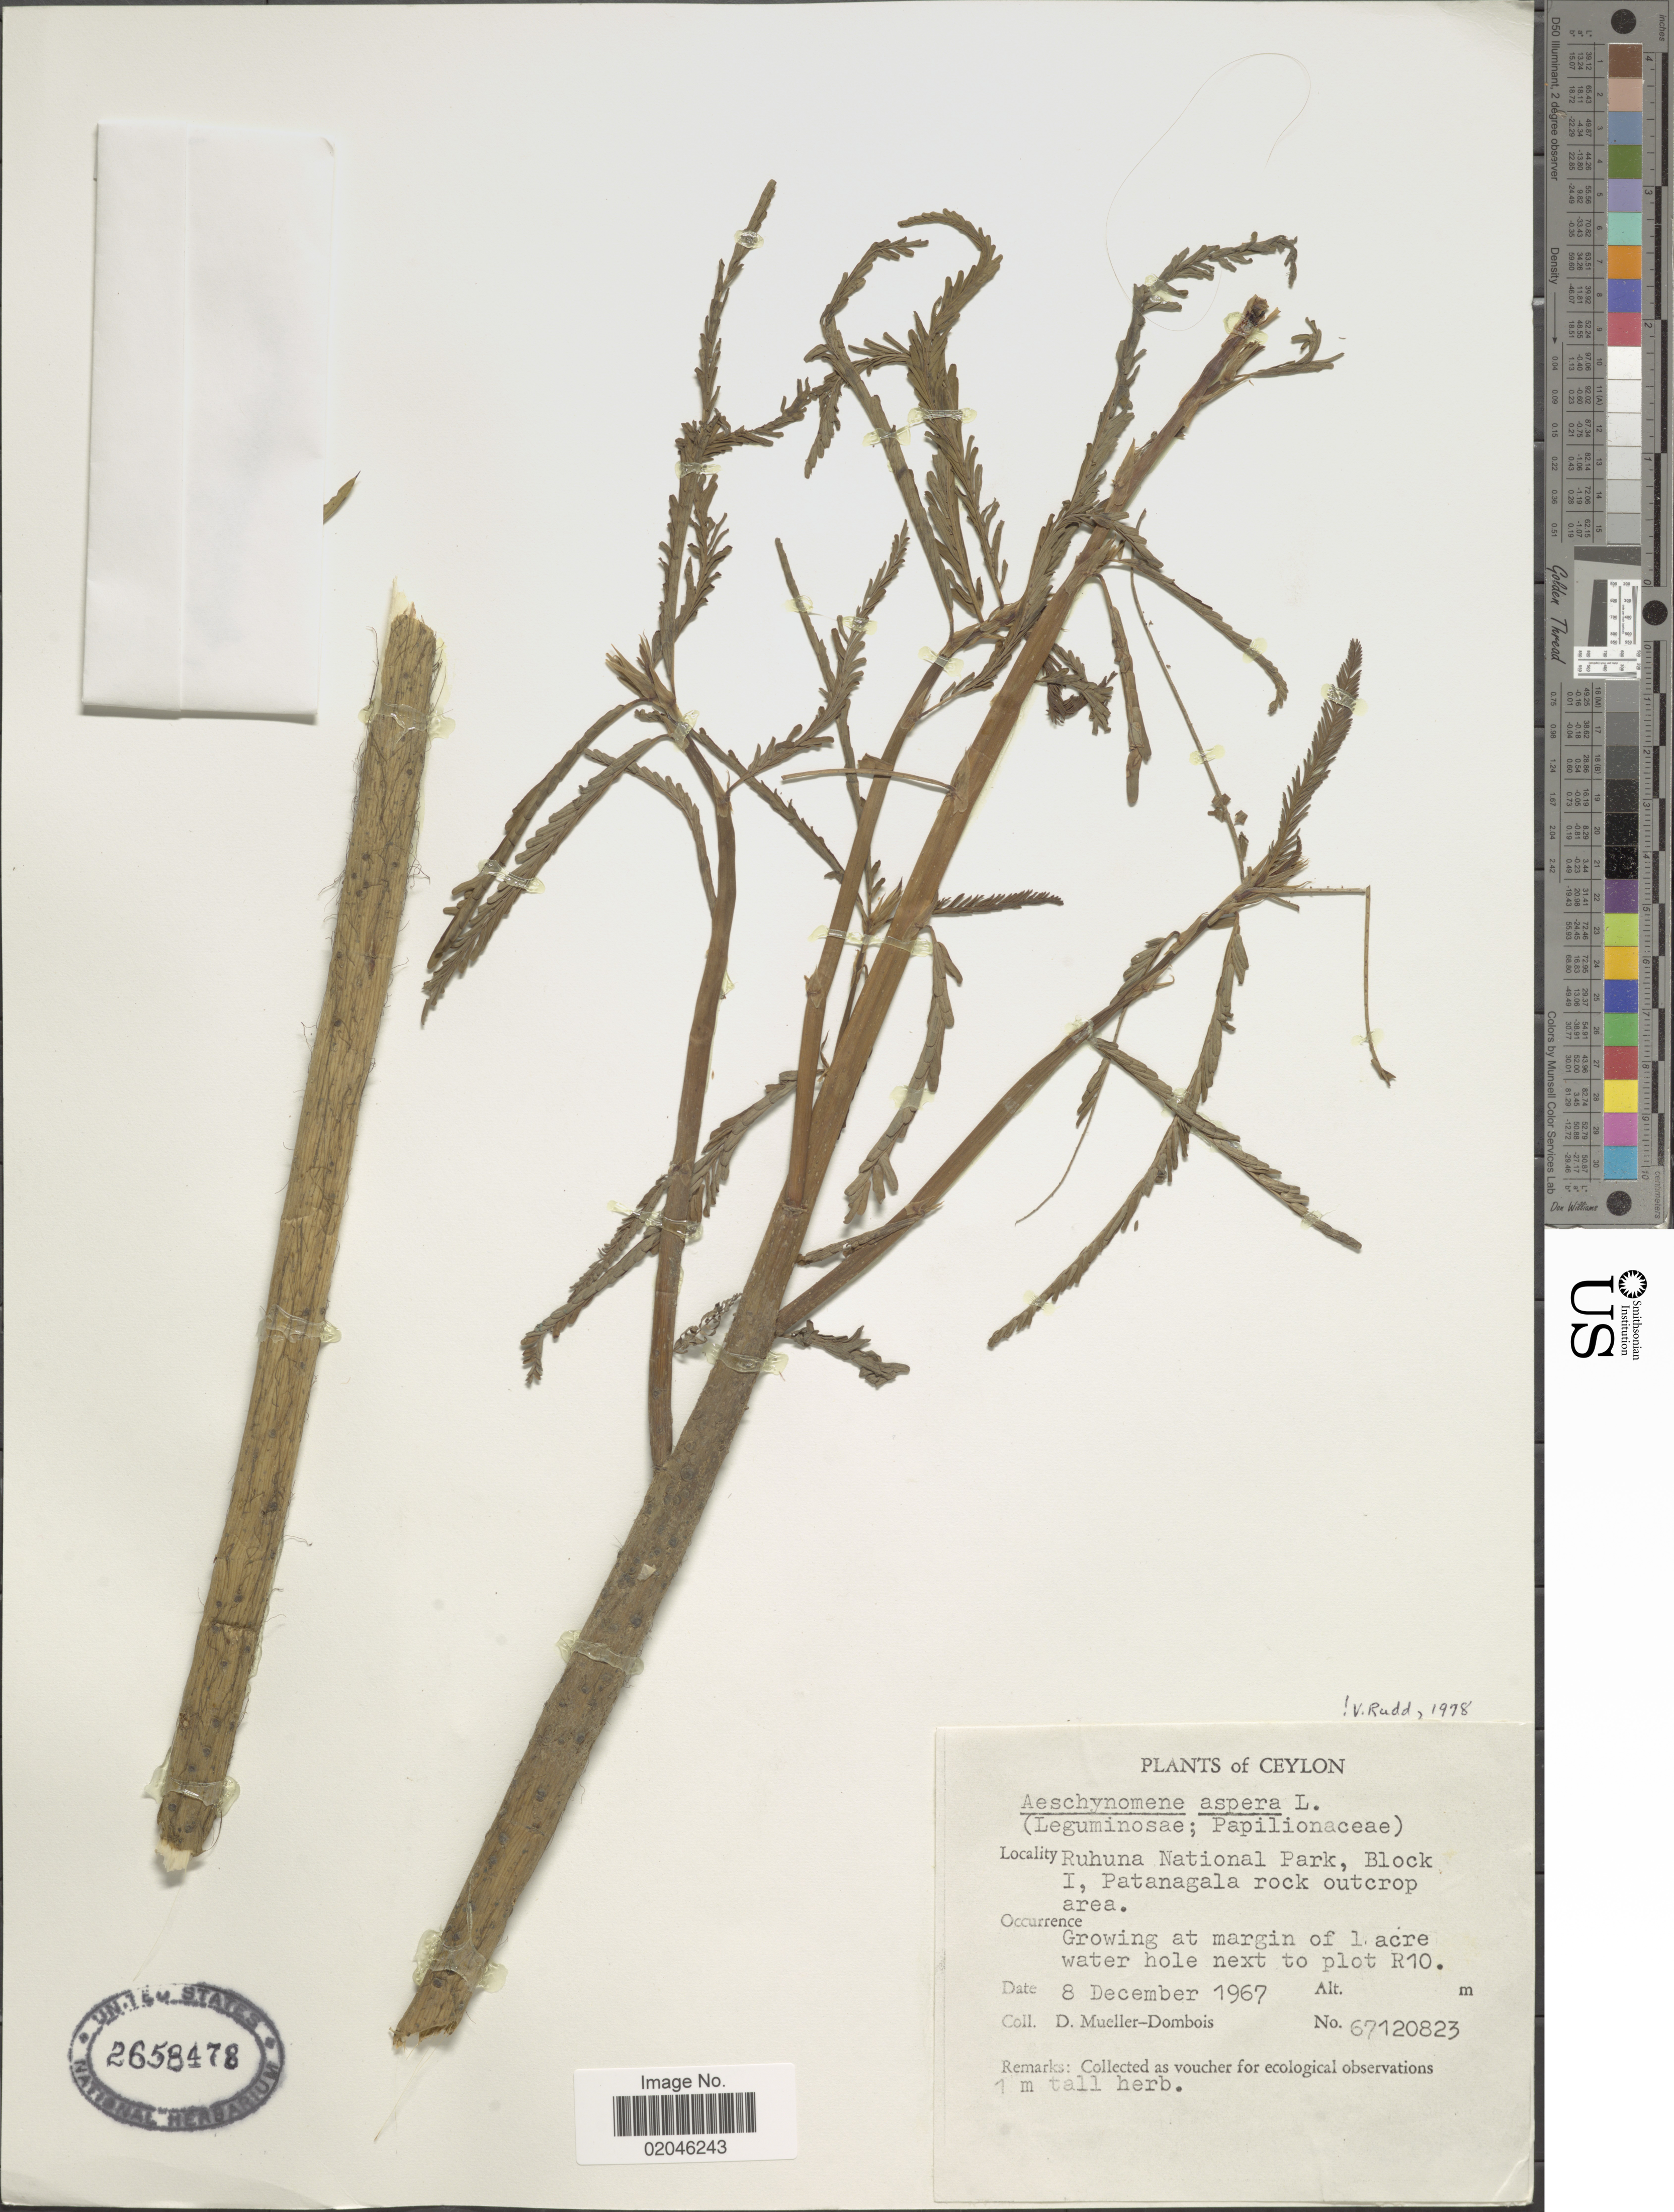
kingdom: Plantae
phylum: Tracheophyta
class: Magnoliopsida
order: Fabales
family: Fabaceae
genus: Aeschynomene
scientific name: Aeschynomene aspera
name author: L.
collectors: D. Mueller-Dombois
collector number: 67120823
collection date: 1967-12-08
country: Sri Lanka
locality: Ceylon, Ruhuna National Park, Block I, Patanagala rock outcrop area, at margin of 1 acre water hole next to plot R10.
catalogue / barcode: US 2658478